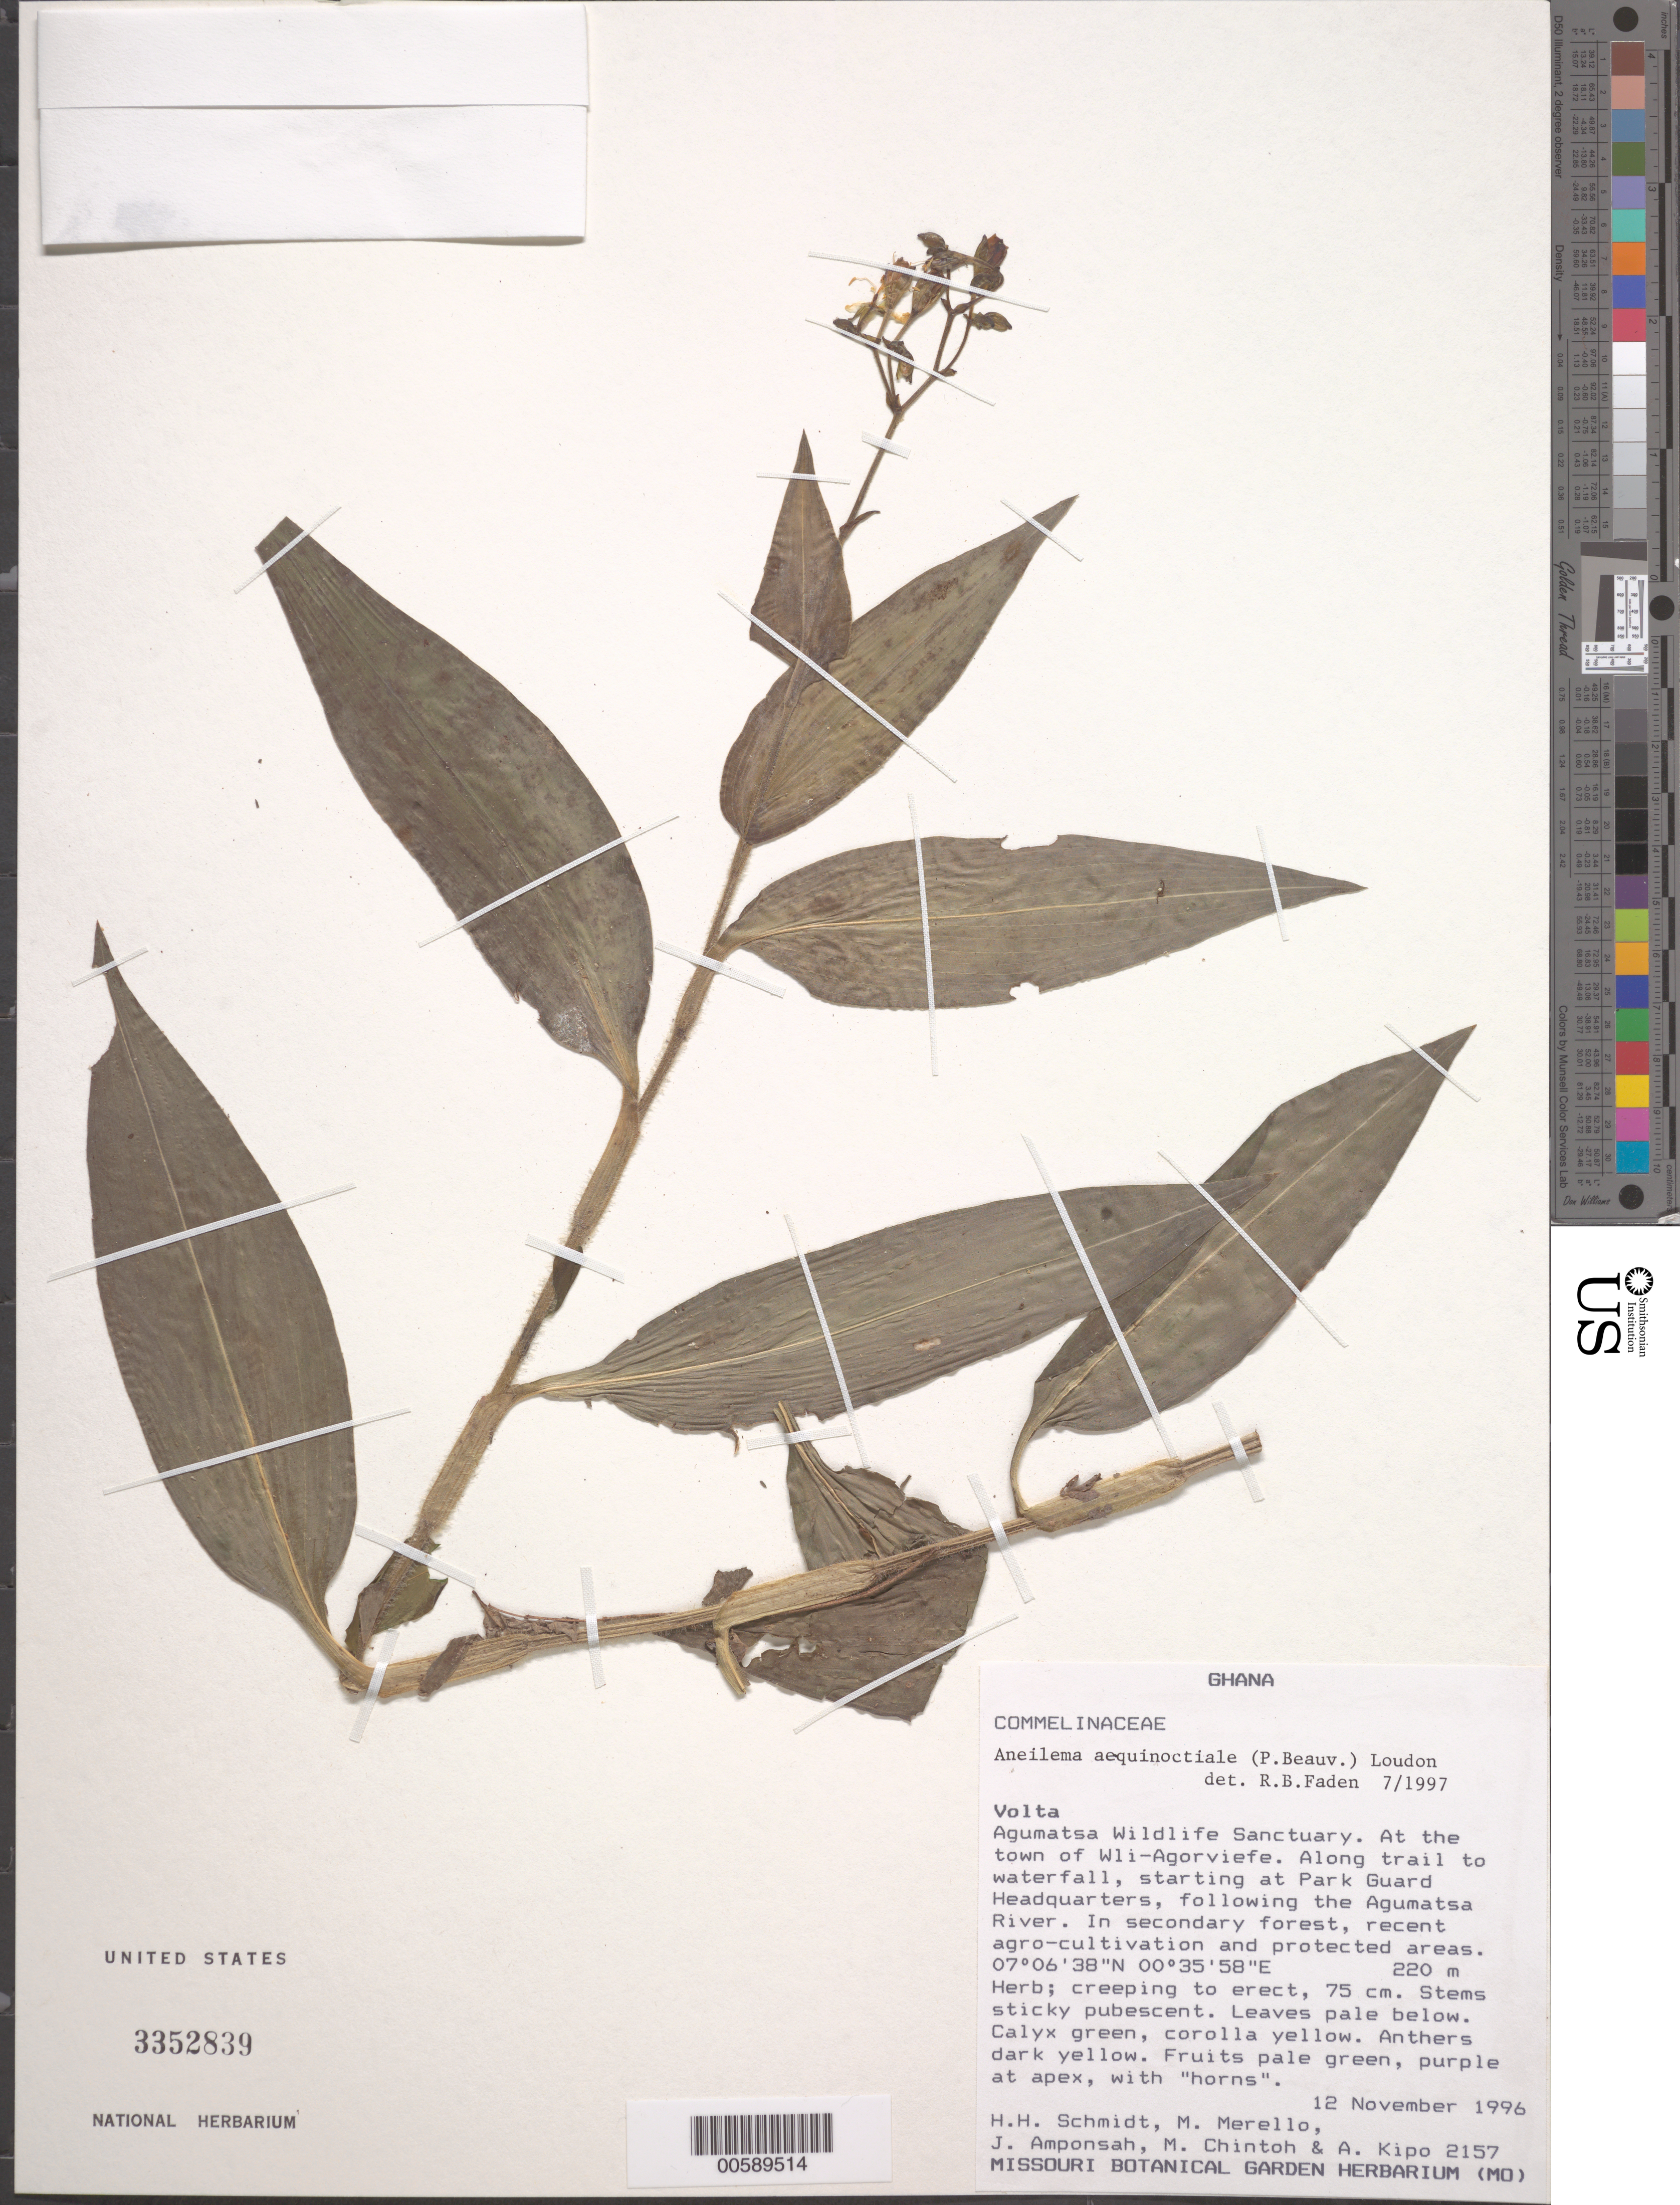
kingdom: Plantae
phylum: Tracheophyta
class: Liliopsida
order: Commelinales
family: Commelinaceae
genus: Aneilema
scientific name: Aneilema aequinoctiale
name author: (P. Beauv.) Loudon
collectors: H. H. Schmidt, M. Merello, J. Amponsah, M. Chintoh & A. Kipo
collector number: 2157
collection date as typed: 12 Nov 1996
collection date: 1996-11-12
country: Ghana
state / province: Volta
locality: Agumatsa wildlife sanctuary, wli-agorviefe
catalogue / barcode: US 3352839